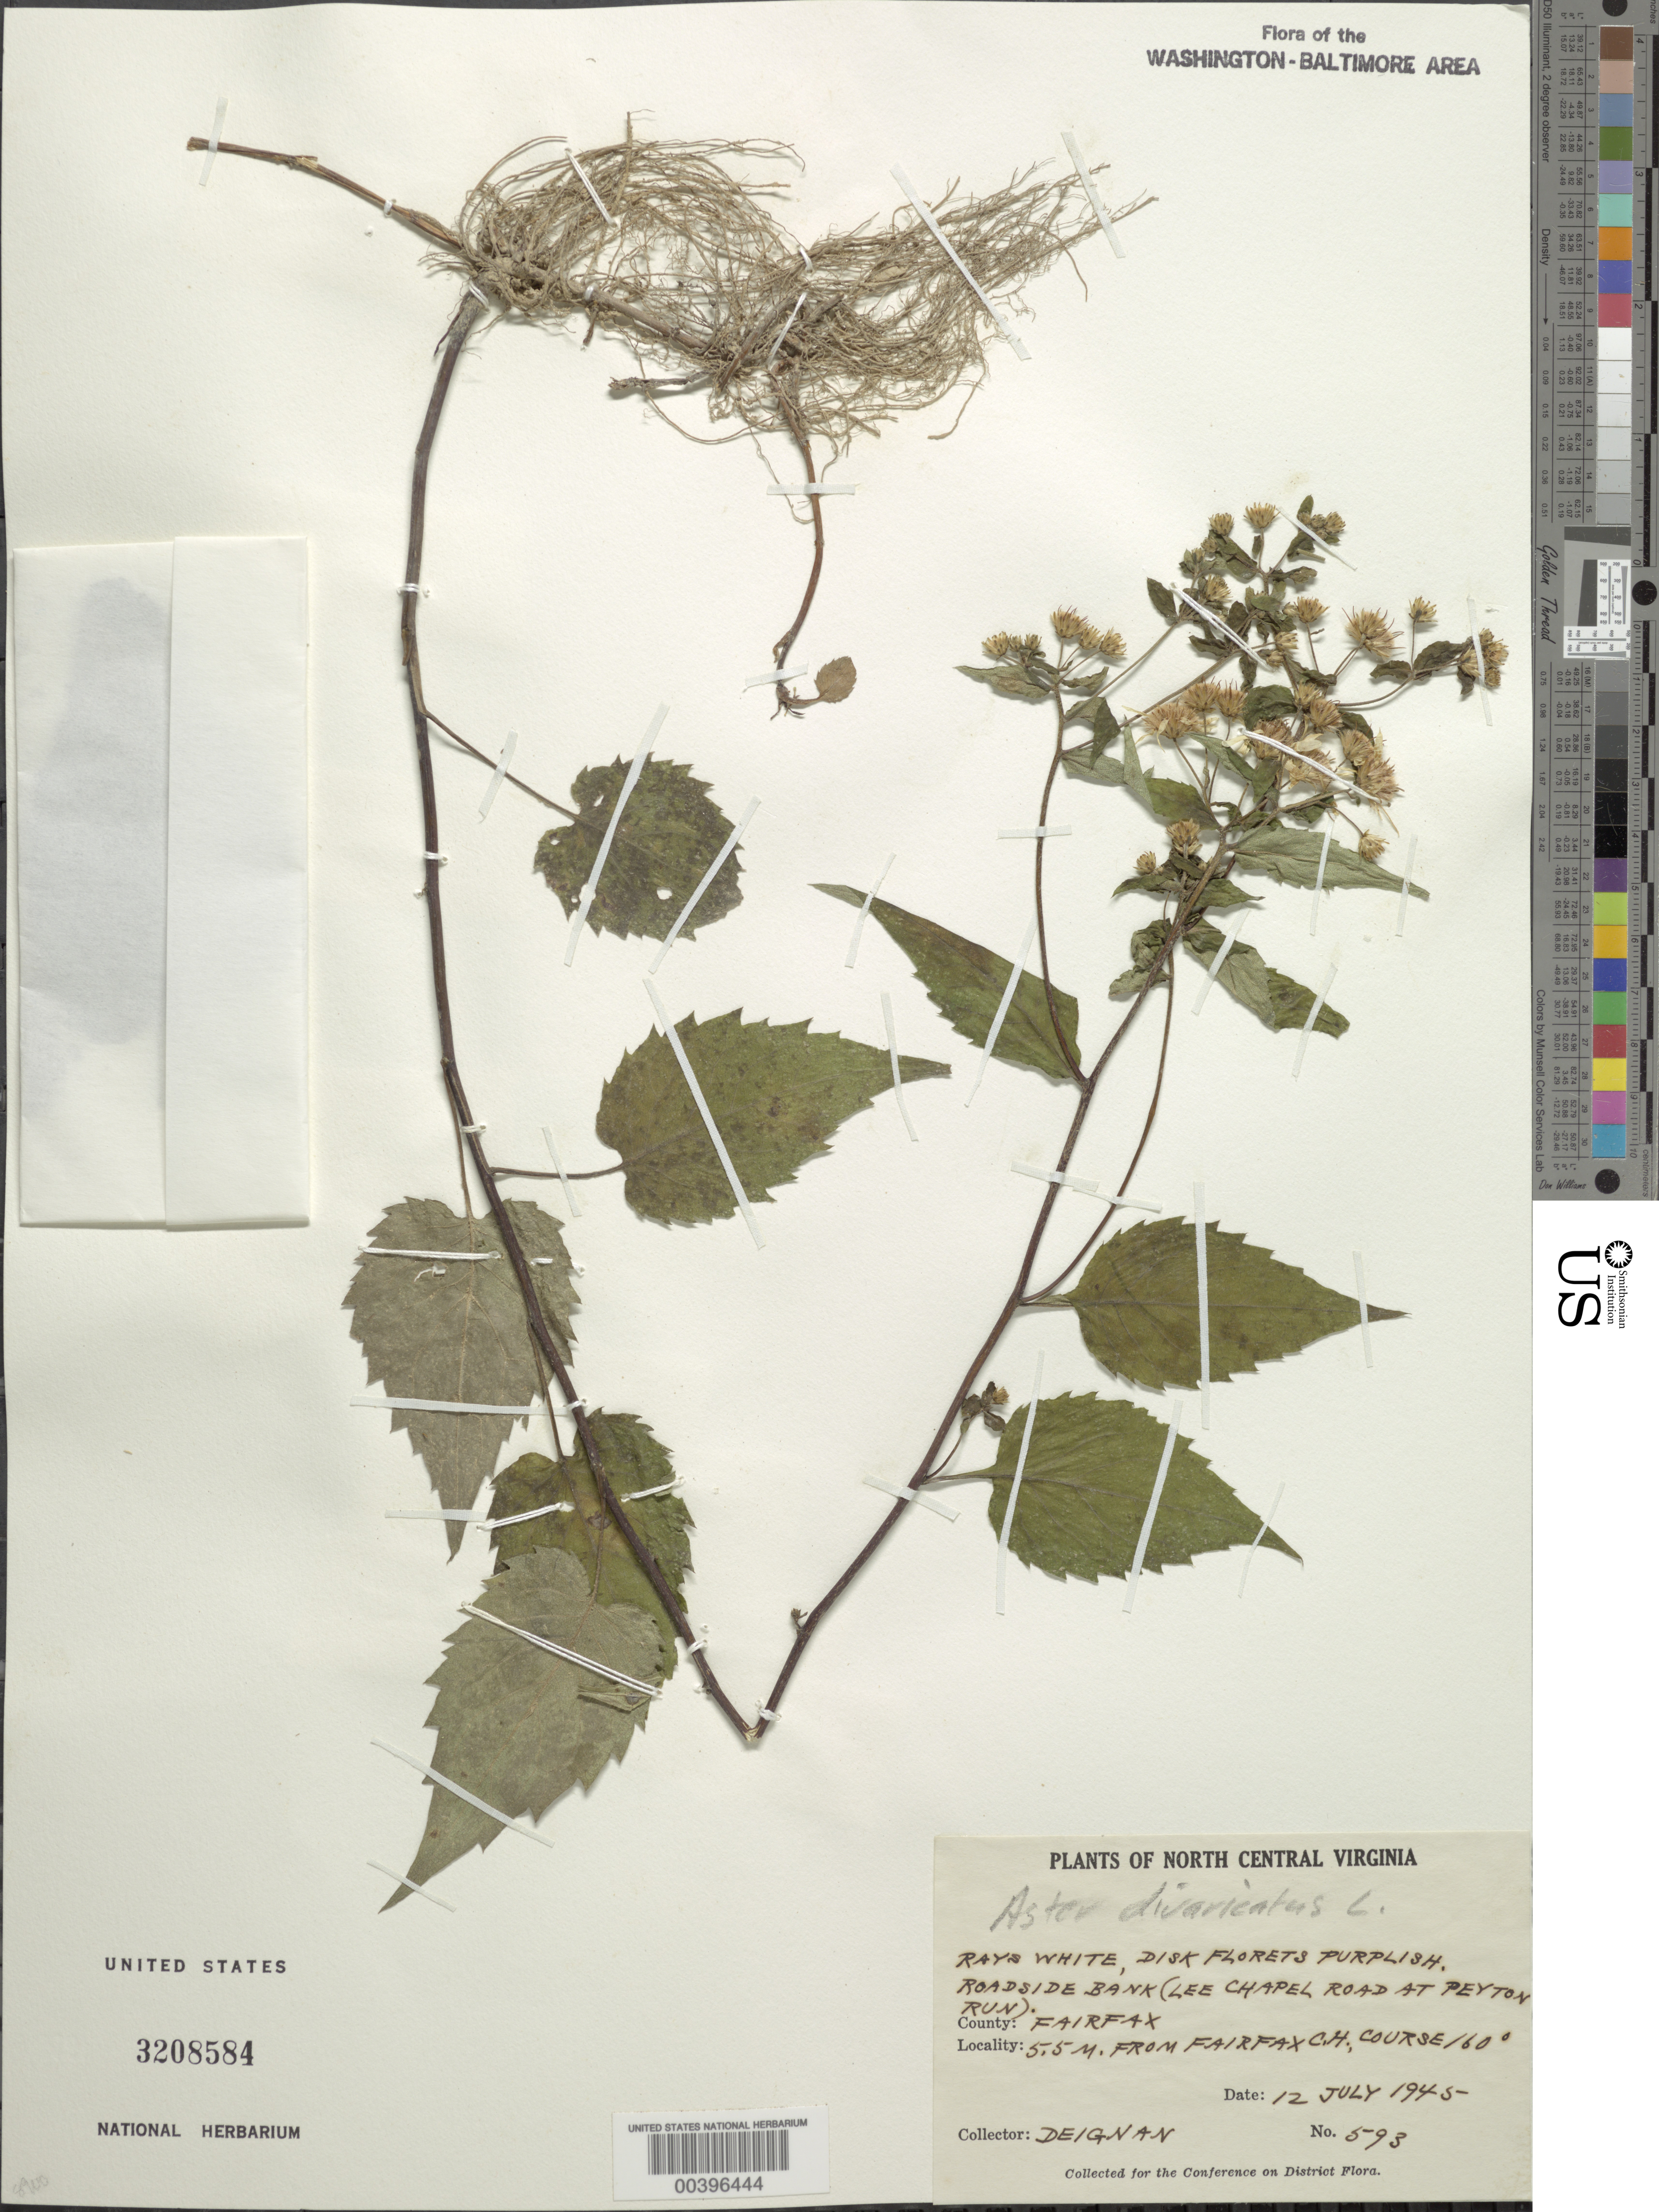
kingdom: Plantae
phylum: Tracheophyta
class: Magnoliopsida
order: Asterales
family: Asteraceae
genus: Eurybia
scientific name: Eurybia divaricata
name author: (L.) G.L. Nesom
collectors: H. Deignan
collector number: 593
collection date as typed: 12 Jul 1945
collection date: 1945-07-12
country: United States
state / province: Virginia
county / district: Fairfax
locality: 5.5 M from Fairfax County Court House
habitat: Roadside bank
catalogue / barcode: US 3208584